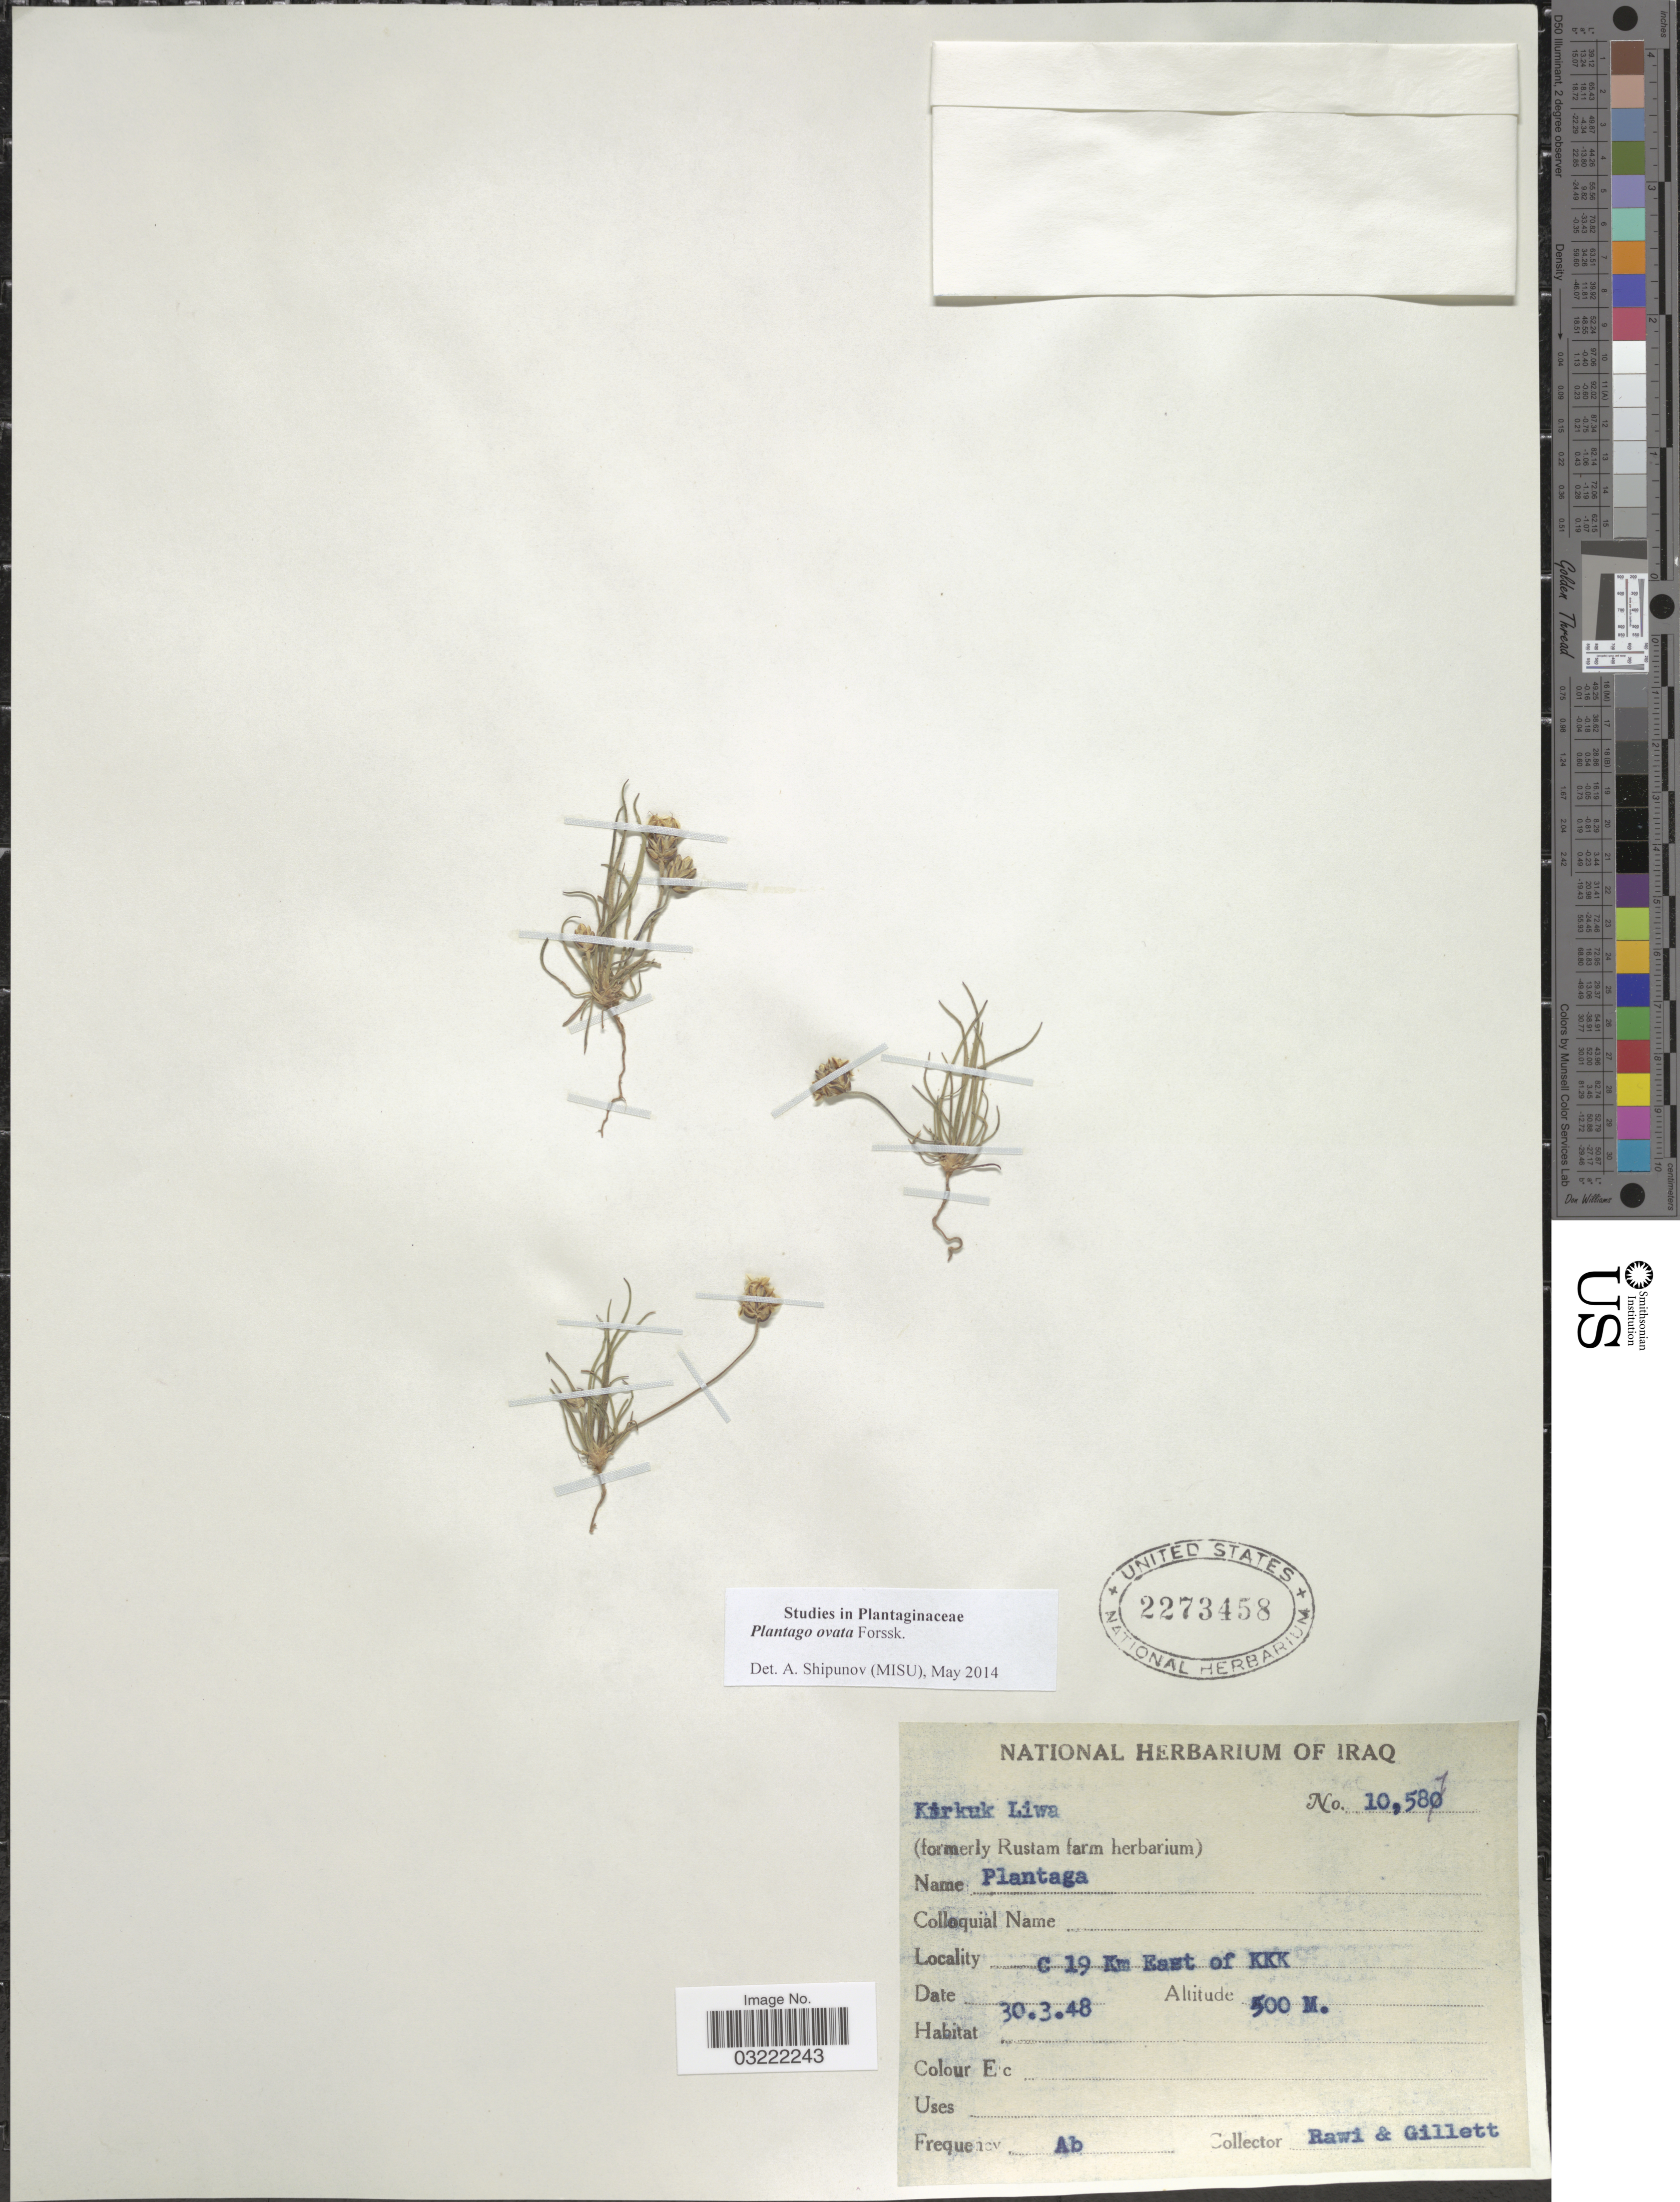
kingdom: Plantae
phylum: Tracheophyta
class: Magnoliopsida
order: Lamiales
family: Plantaginaceae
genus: Plantago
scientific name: Plantago ovata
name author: Forssk.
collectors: -. Rawi & Gillett, --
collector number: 10587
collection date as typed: Transcribed d/m/y: 30/3/48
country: Iraq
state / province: Kirkūk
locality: Kirkuk Liwa. C 19 Km East of KKK.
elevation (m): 500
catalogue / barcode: US 2273458